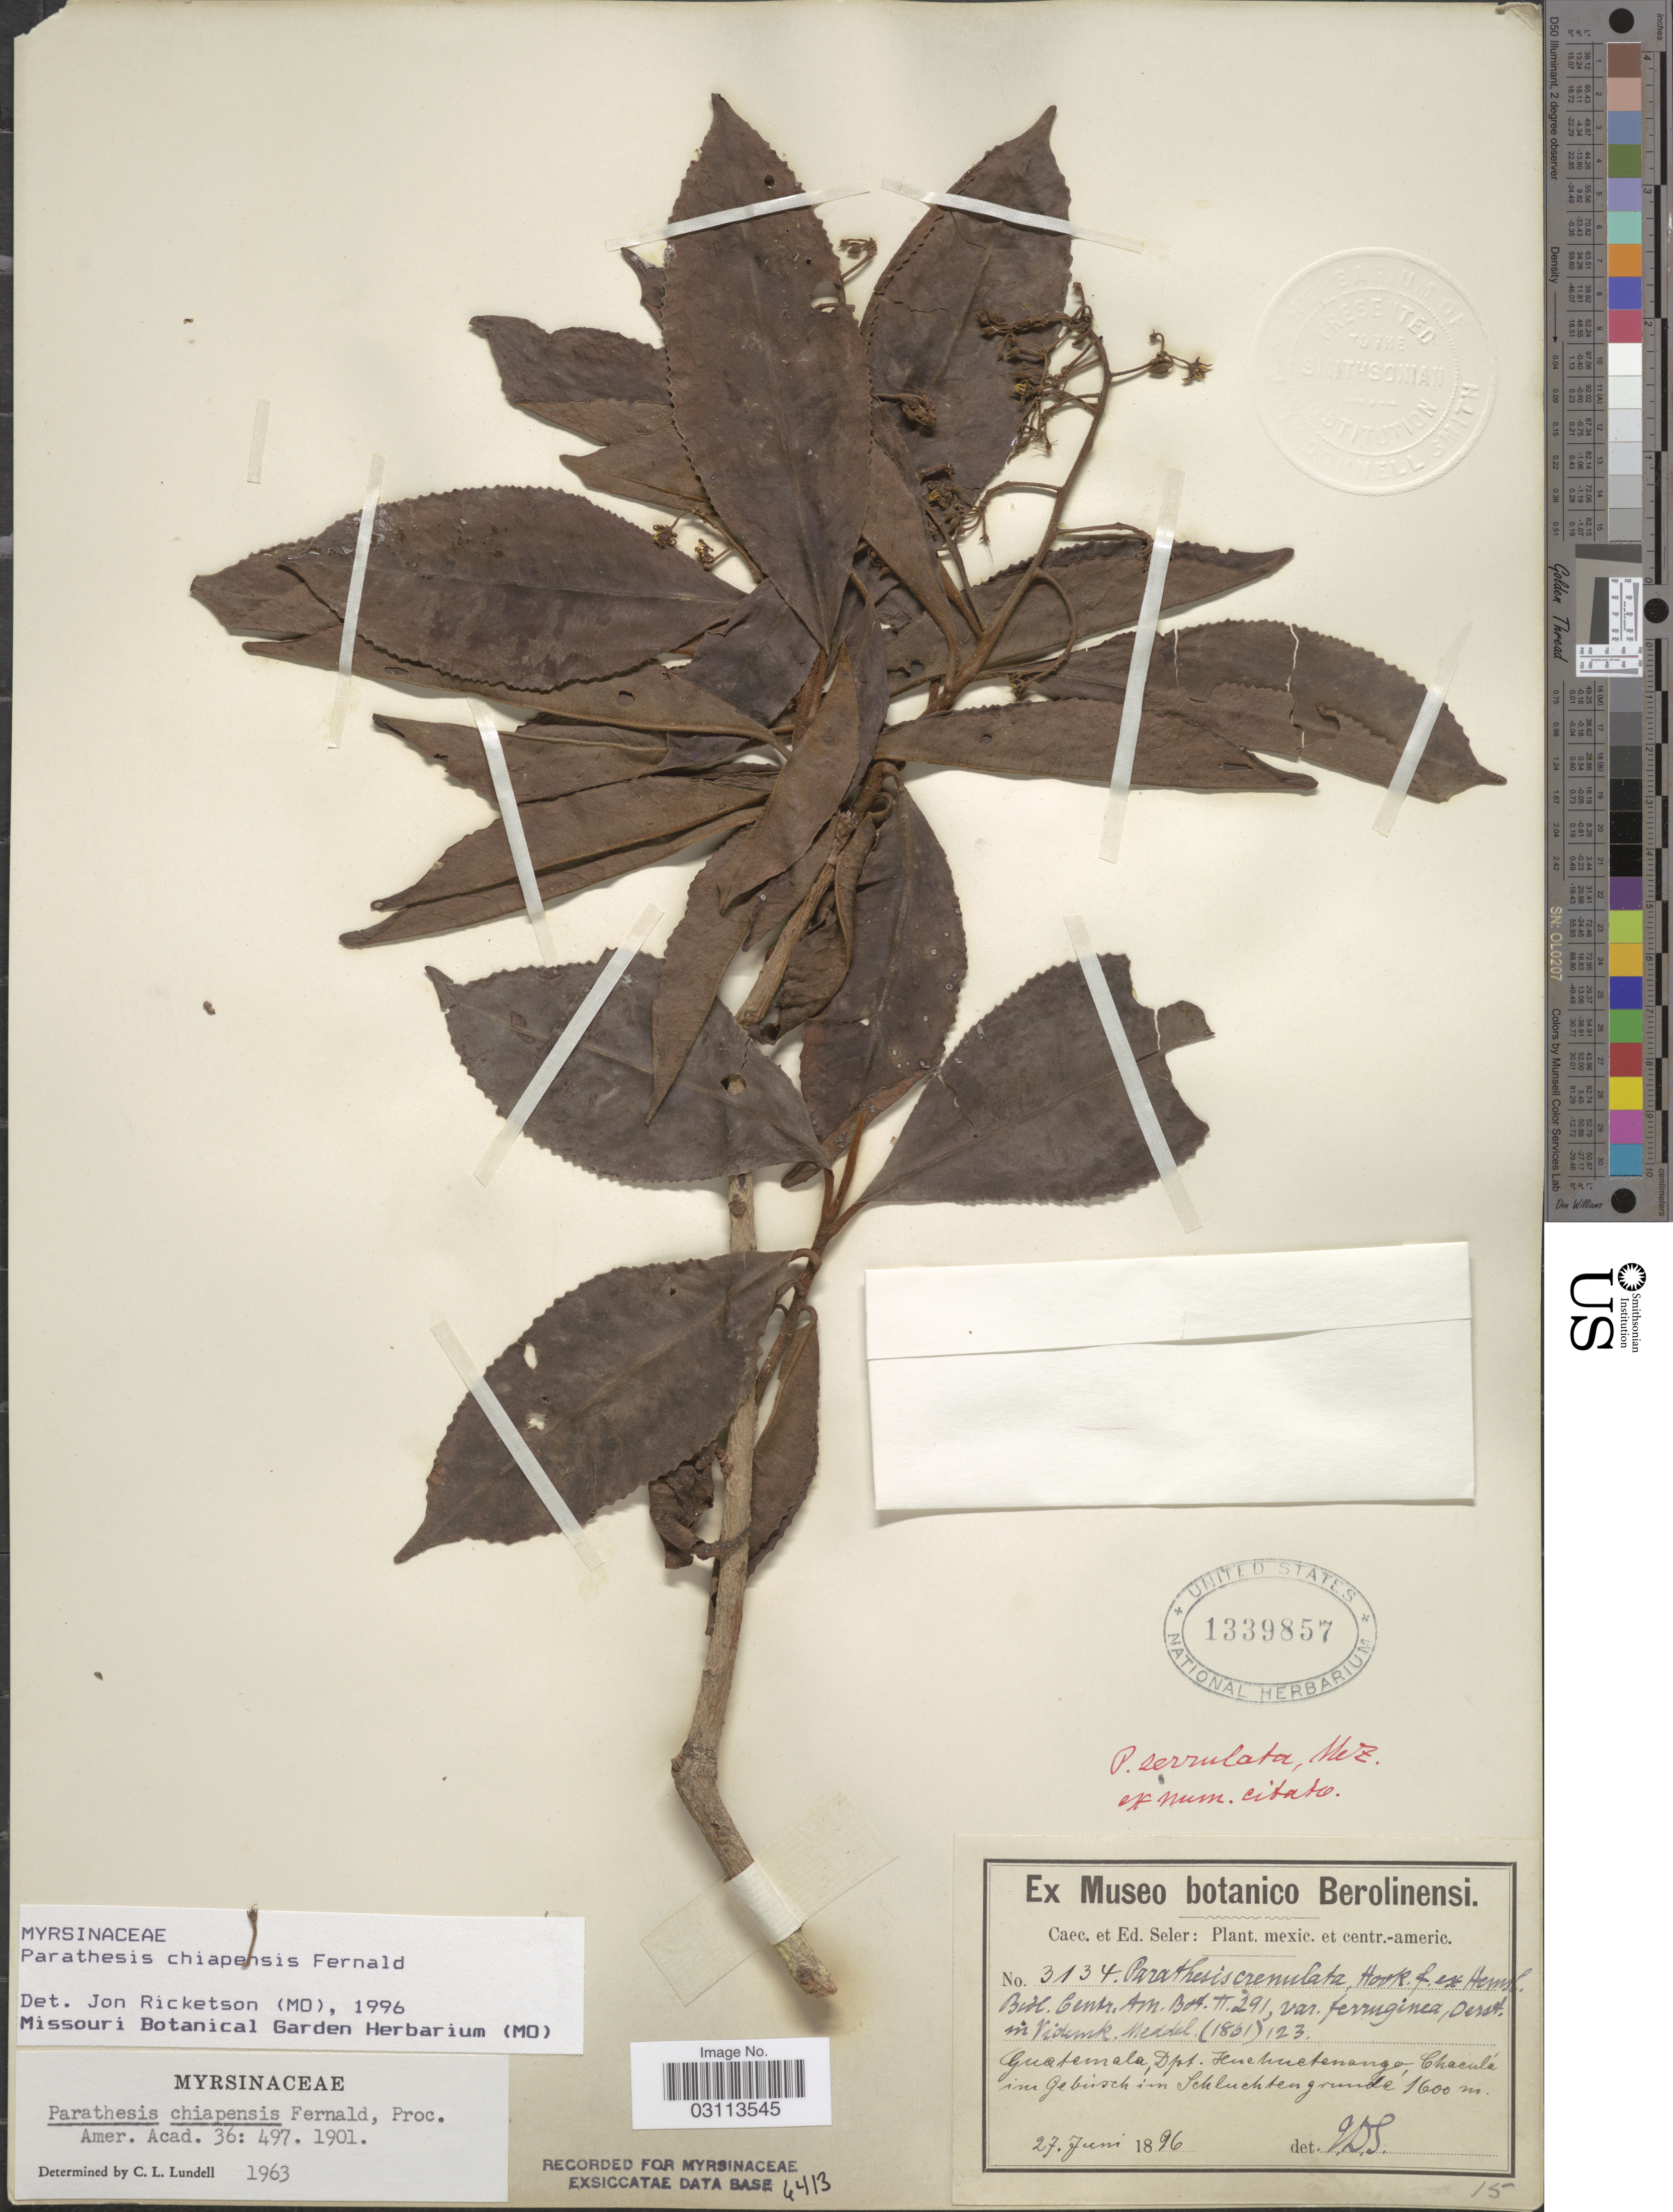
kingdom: Plantae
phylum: Tracheophyta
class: Magnoliopsida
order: Ericales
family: Primulaceae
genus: Parathesis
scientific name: Parathesis chiapensis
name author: Fernald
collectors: C. Seler & E. G. Seler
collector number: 3134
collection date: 1896-06-27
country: Guatemala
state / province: Huehuetenango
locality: Dpt. Huehuetenango, Chaculá.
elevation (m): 1600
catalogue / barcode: US 1339857